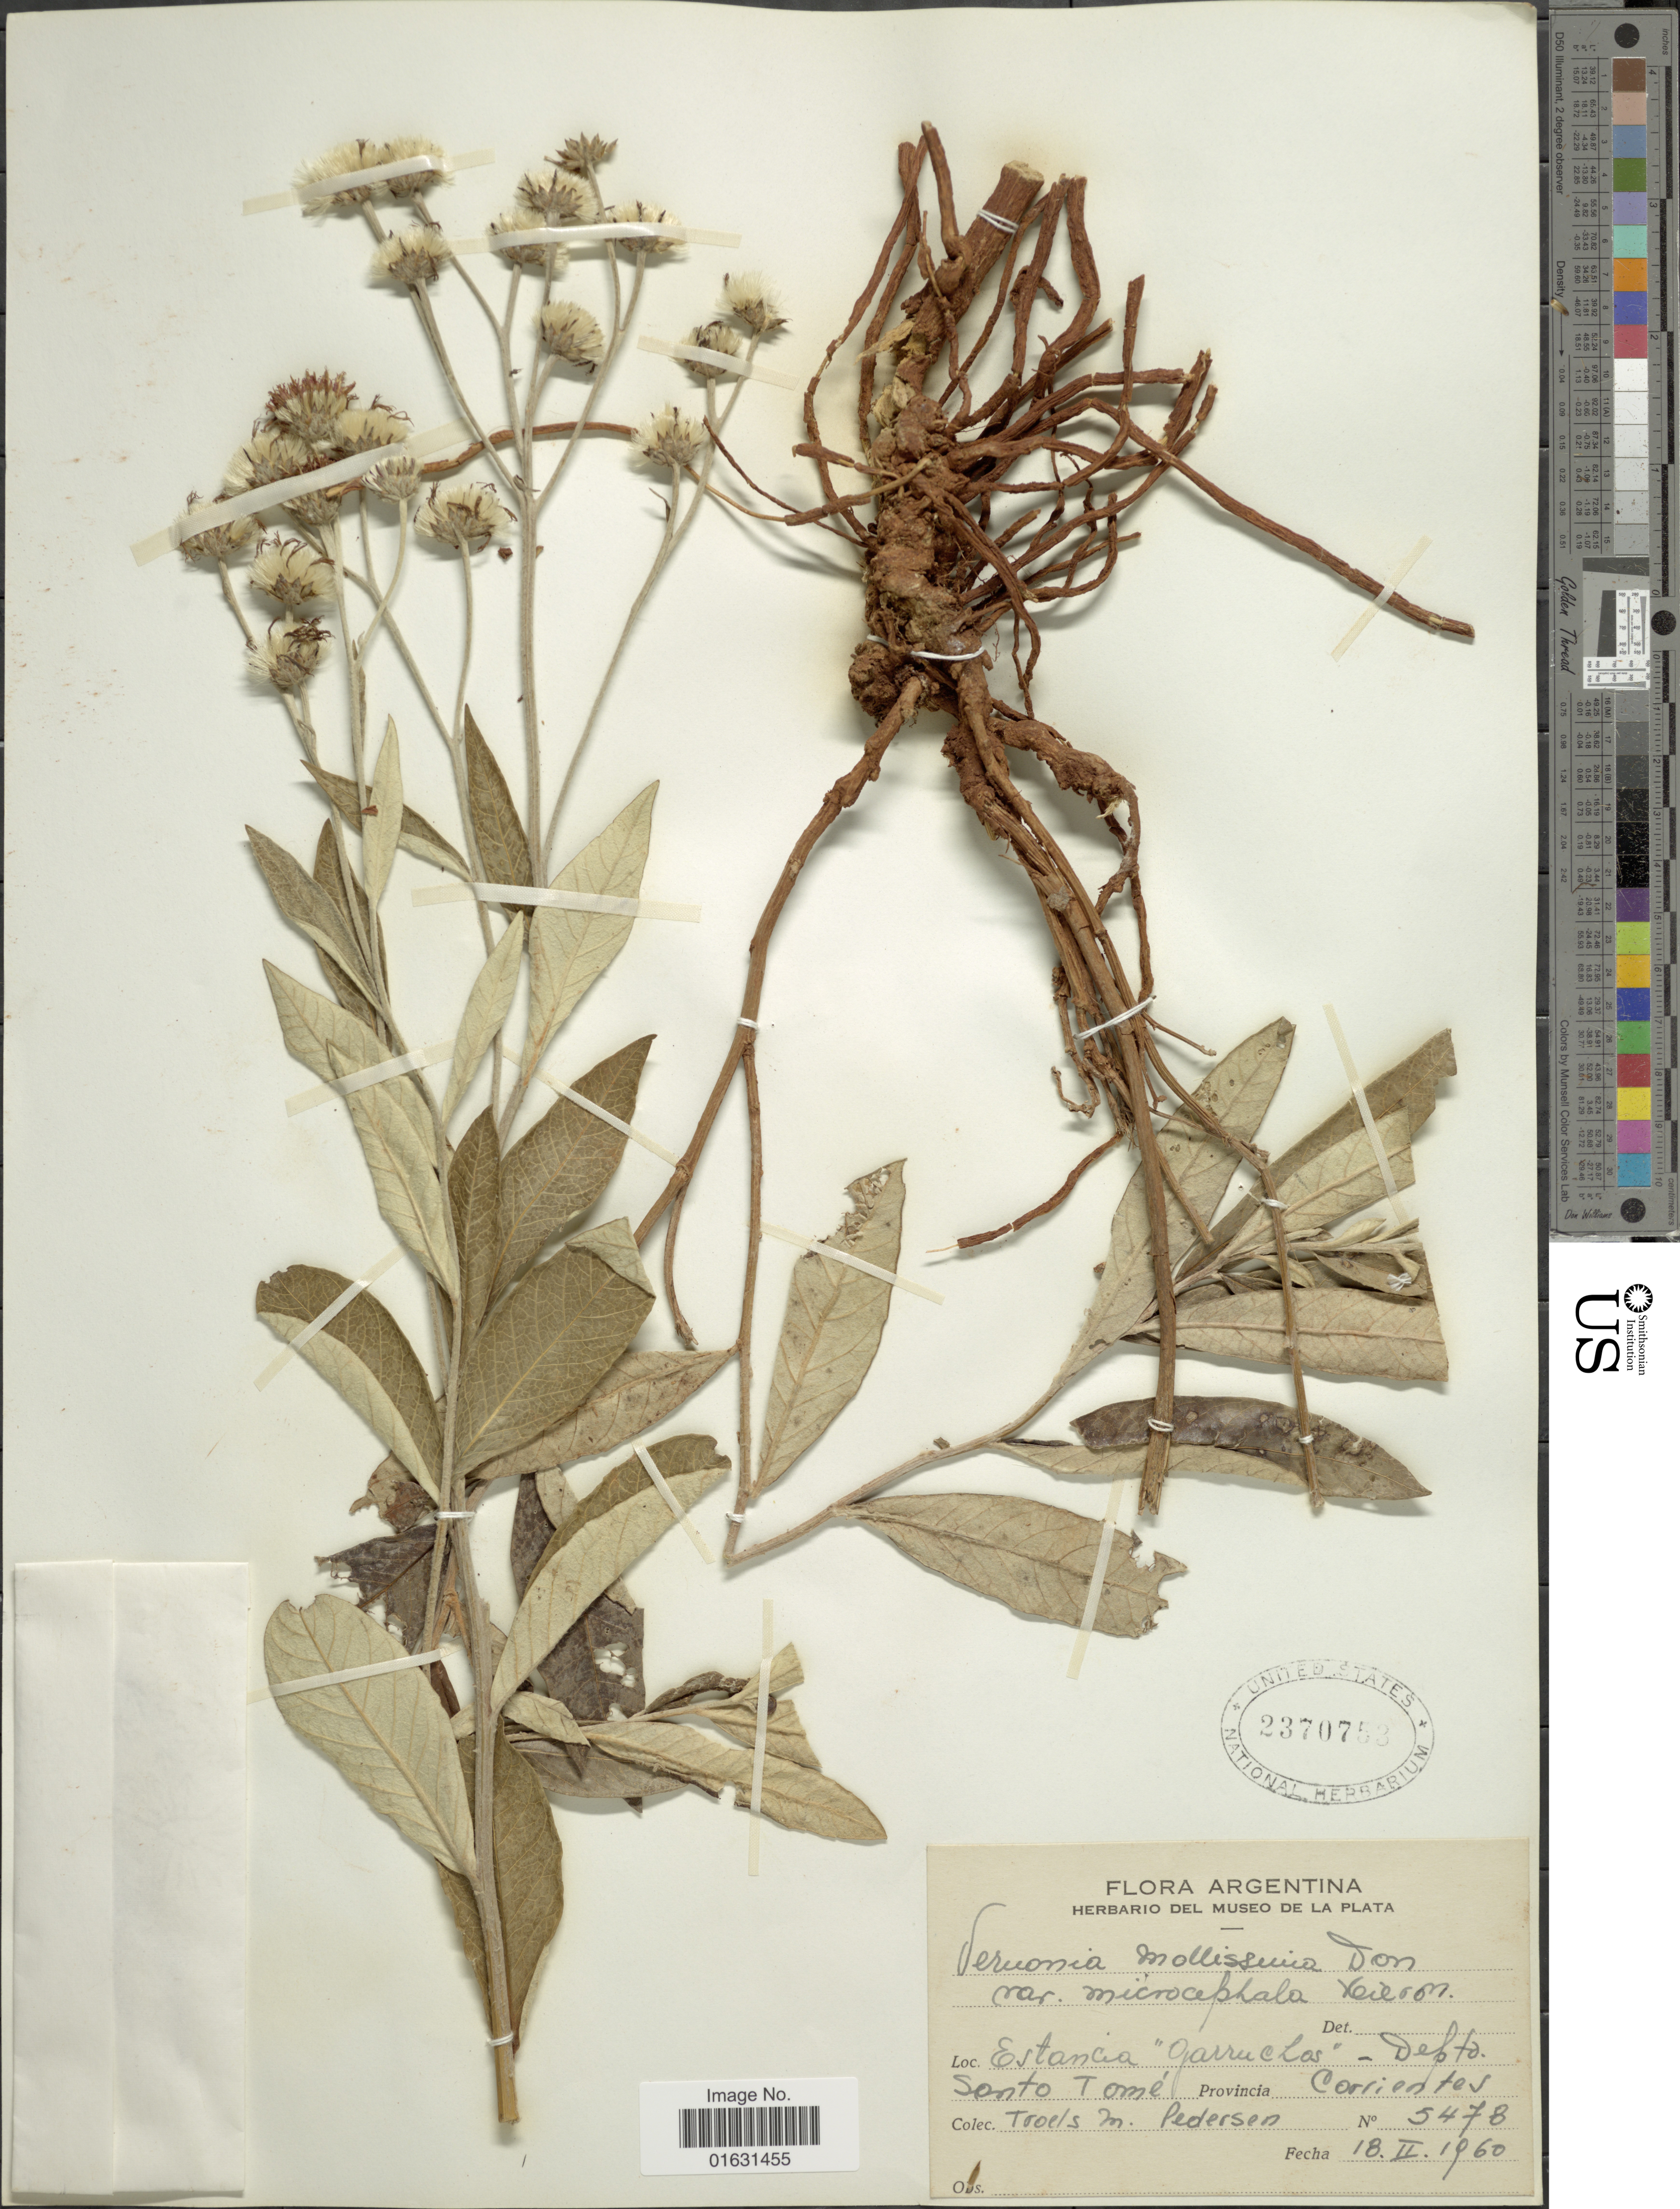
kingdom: Plantae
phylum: Tracheophyta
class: Magnoliopsida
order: Asterales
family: Asteraceae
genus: Lessingianthus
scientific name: Lessingianthus mollissimus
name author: (D. Don ex Hook. & Arn.) H. Rob.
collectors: T. Pederson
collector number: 5478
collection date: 1960-03-18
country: Argentina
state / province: Corrientes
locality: Estancia "Garruchos", Santo Tome.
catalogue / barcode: US 2370753